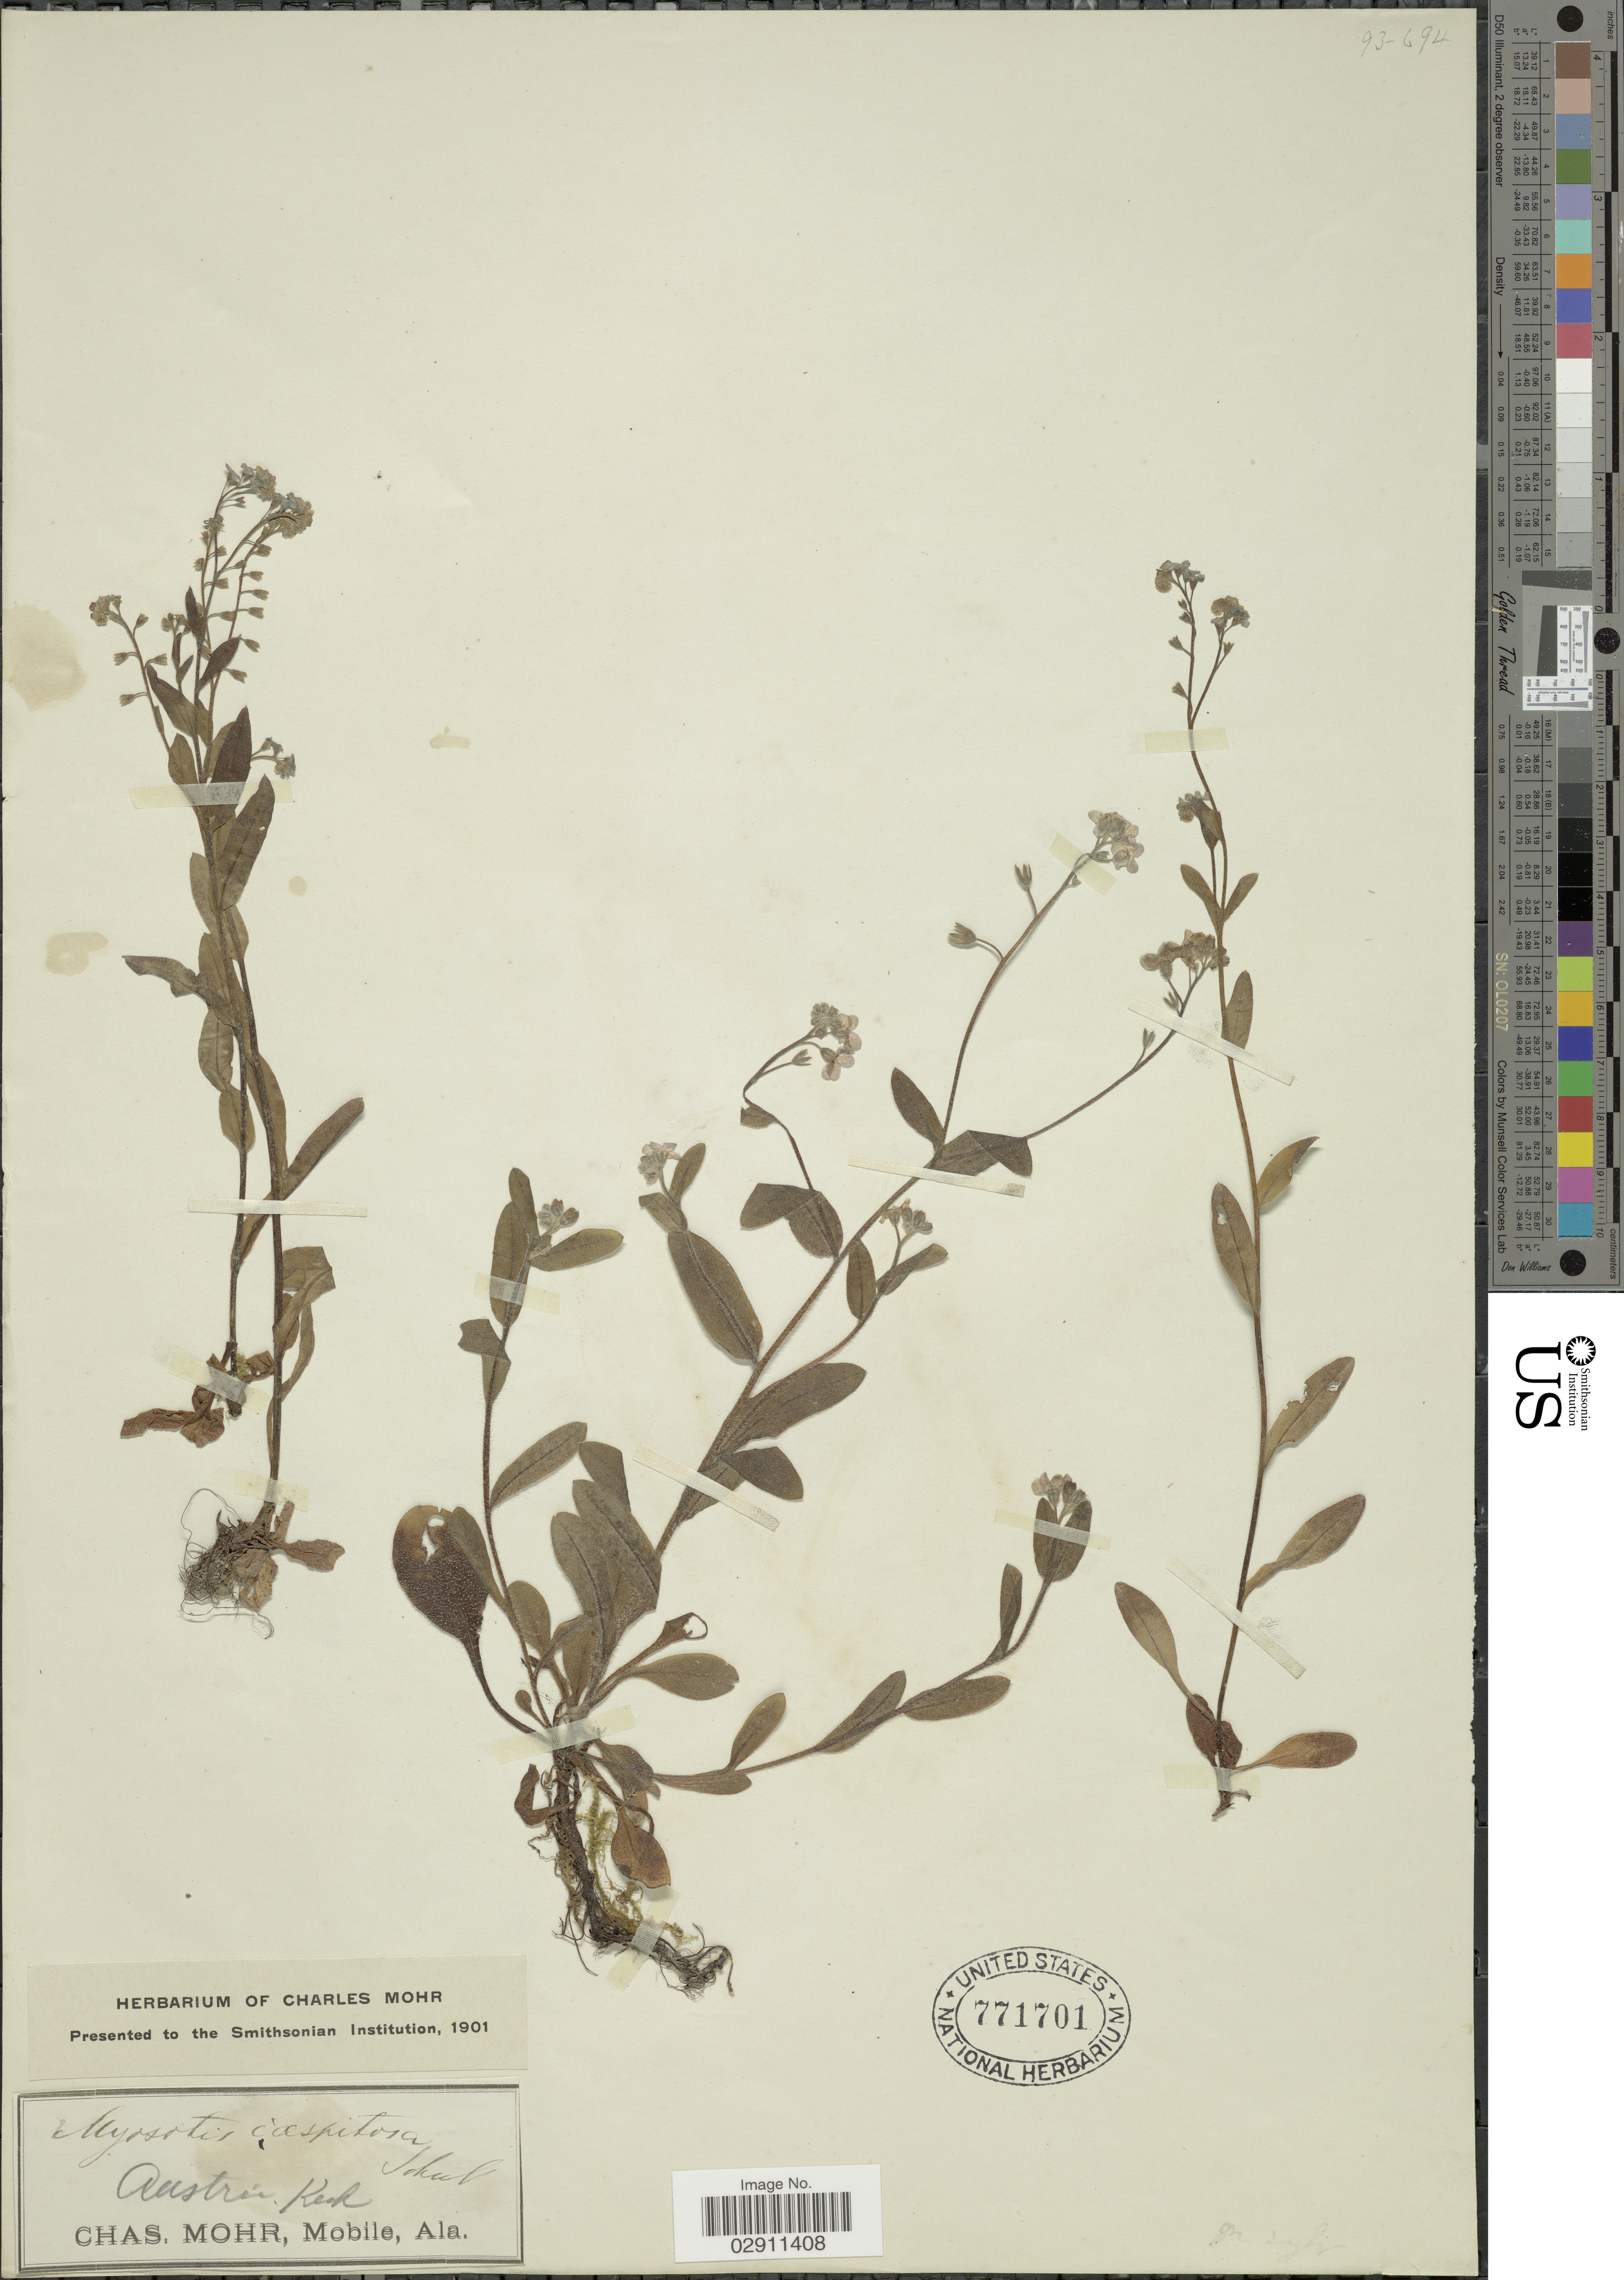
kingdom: Plantae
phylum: Tracheophyta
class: Magnoliopsida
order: Boraginales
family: Boraginaceae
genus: Myosotis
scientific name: Myosotis caespitosa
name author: Schultz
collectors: Mohr, C. T. (herbarium)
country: Austria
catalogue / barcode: US 771701